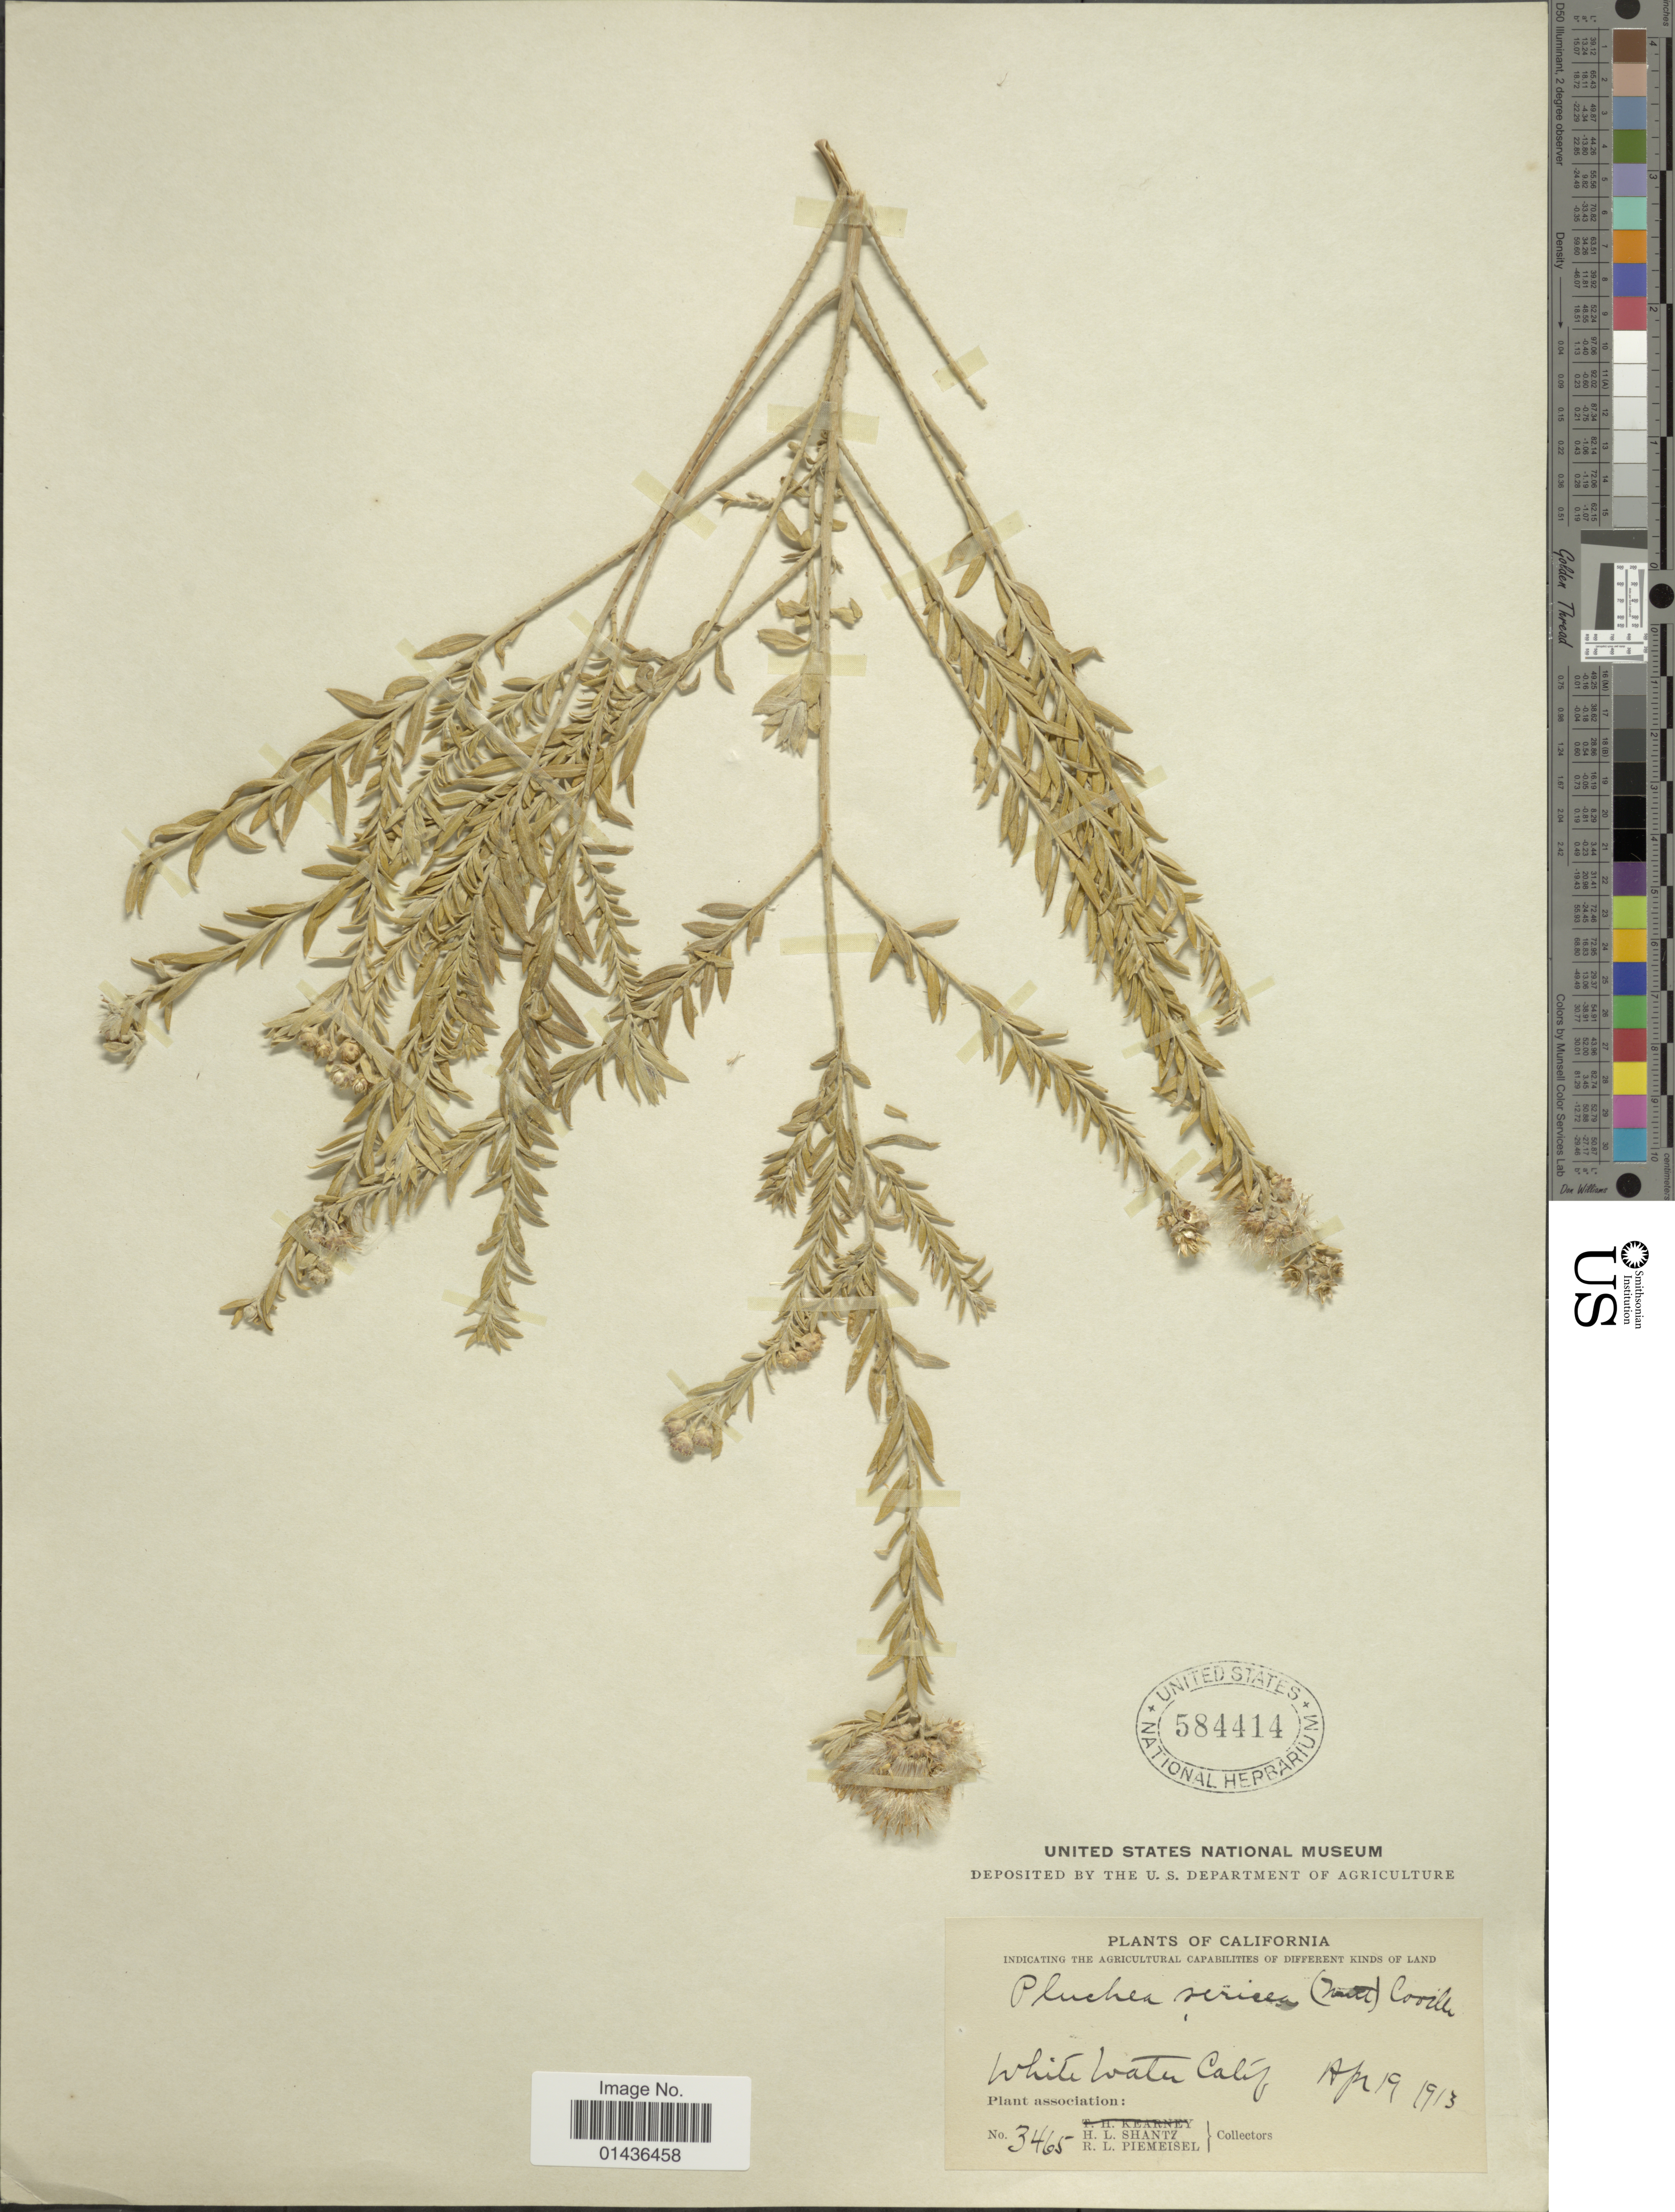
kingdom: Plantae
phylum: Tracheophyta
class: Magnoliopsida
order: Asterales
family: Asteraceae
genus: Pluchea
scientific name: Pluchea sericea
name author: (Nutt.) Coville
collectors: H. Shantz & R. L. Piemeisel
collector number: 3465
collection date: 1913-04-19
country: United States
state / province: California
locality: White Water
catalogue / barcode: US 584414